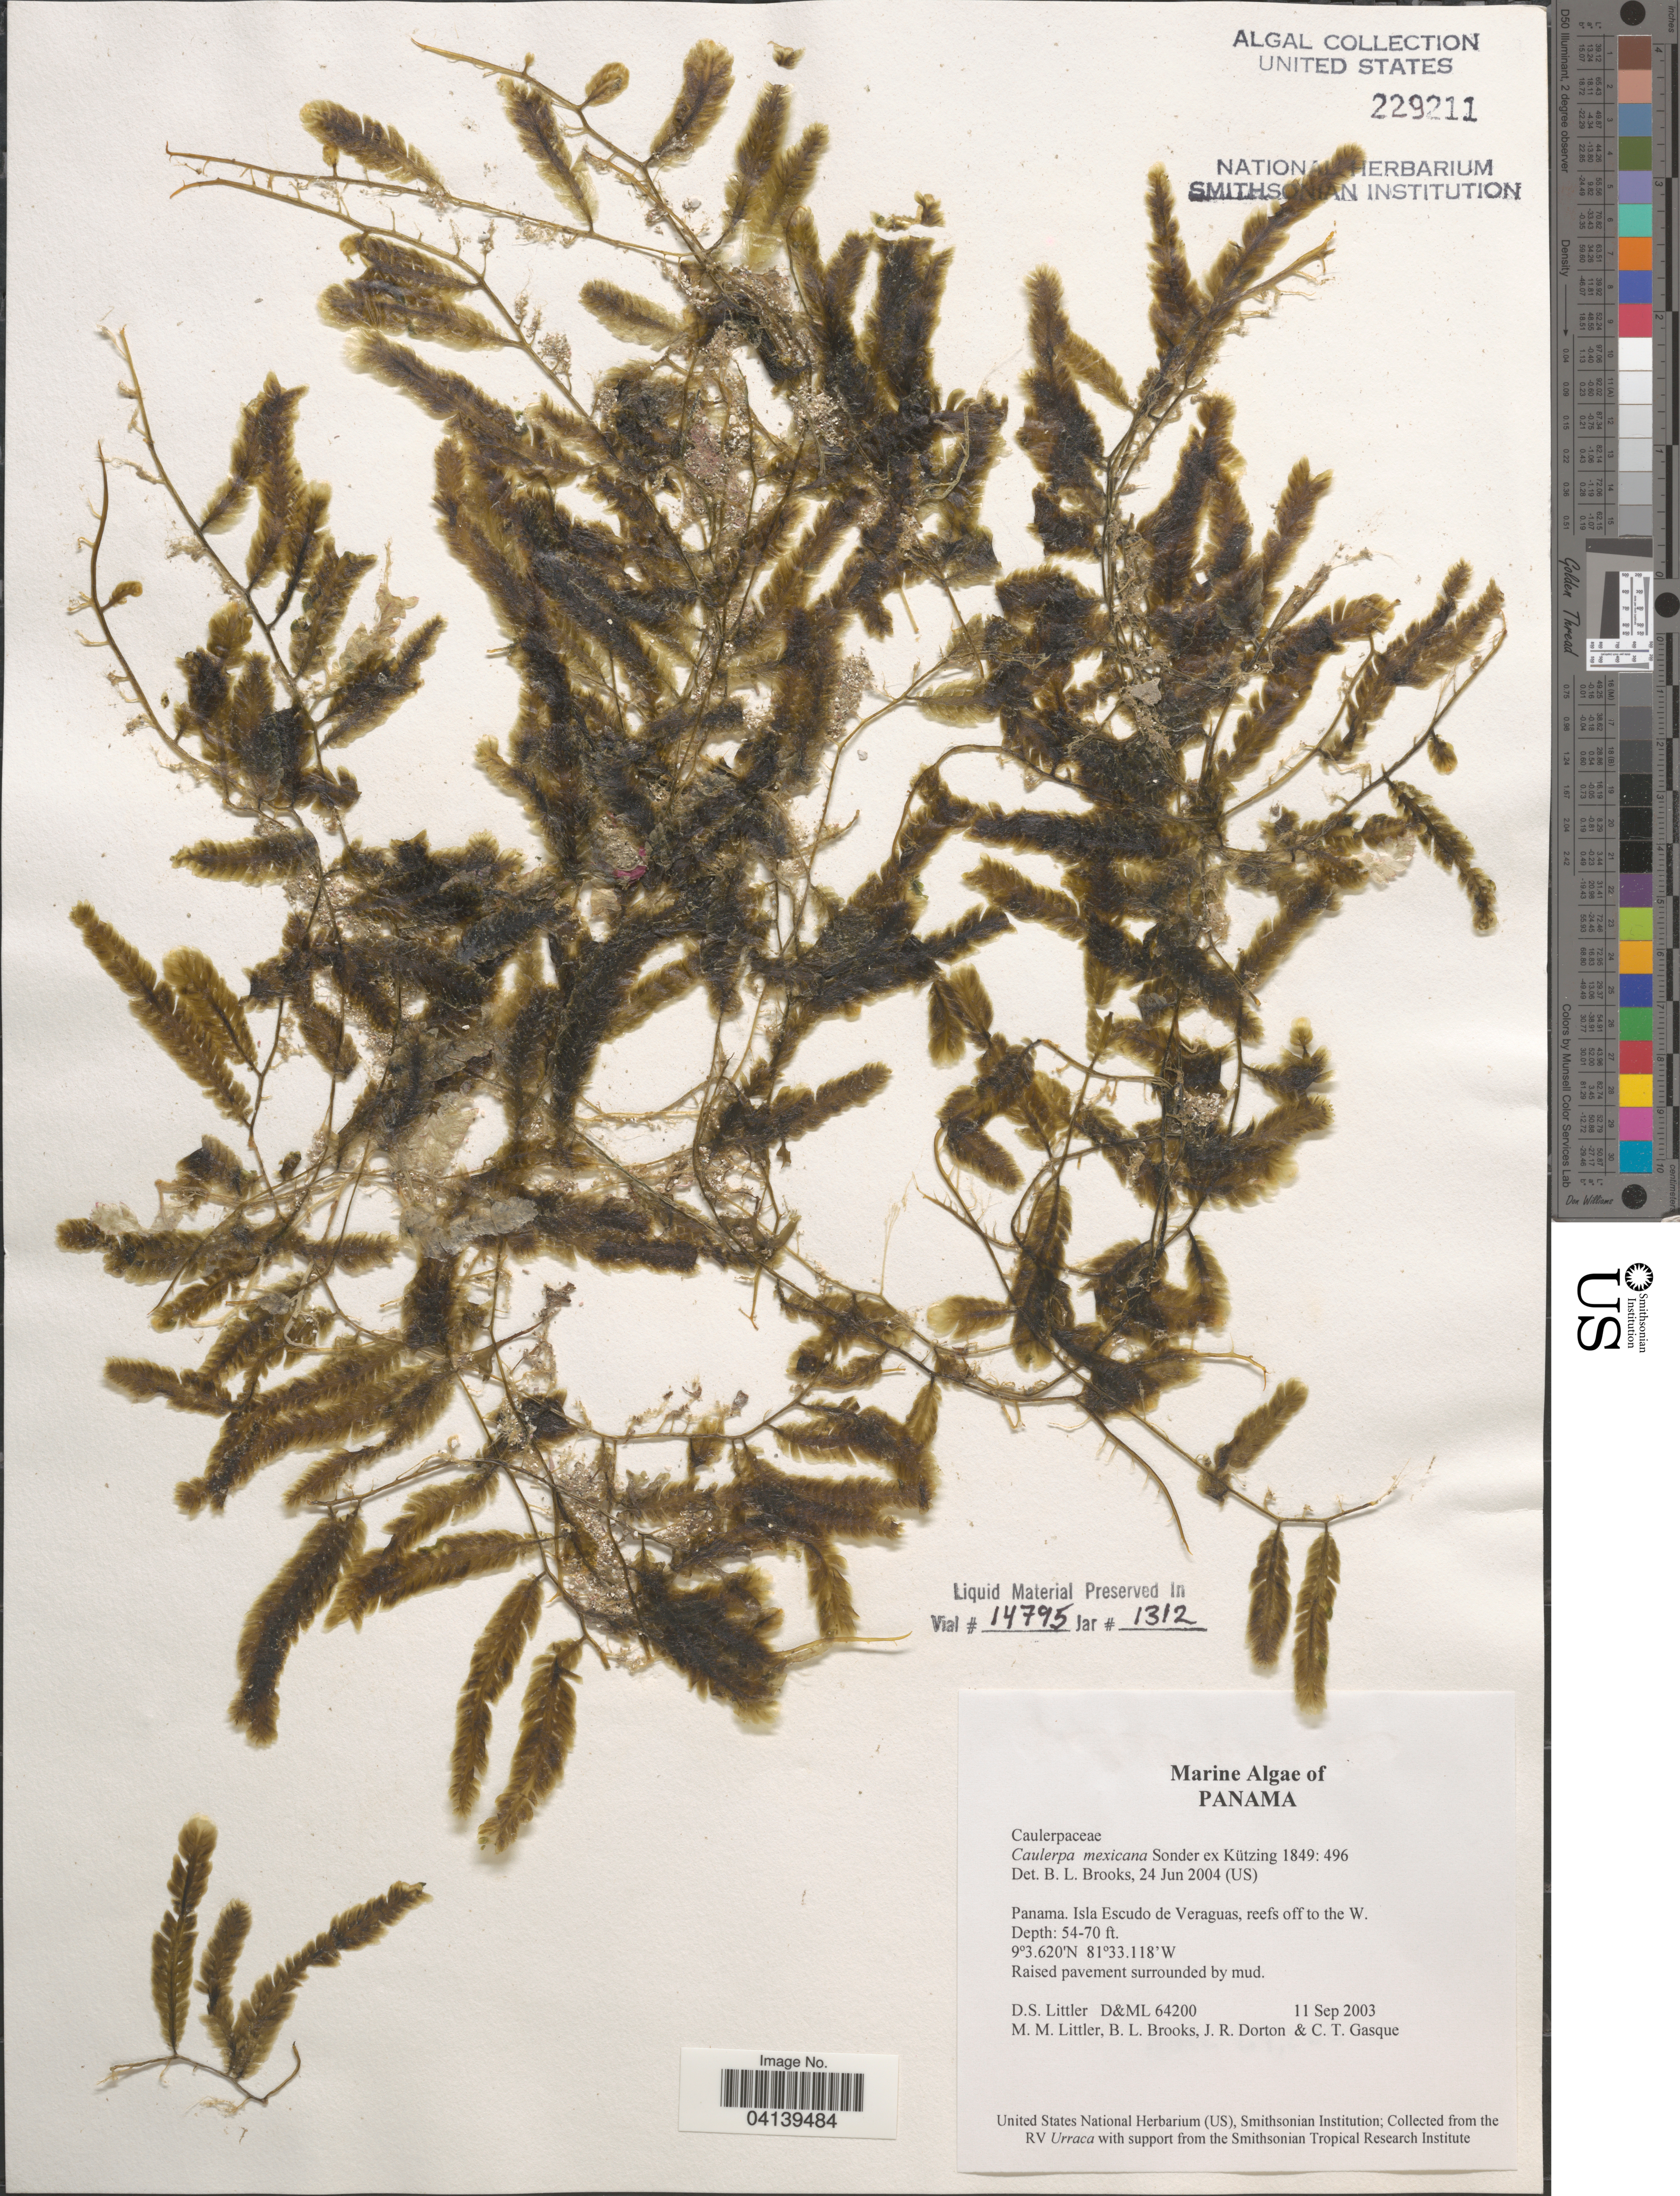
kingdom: Plantae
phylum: Chlorophyta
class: Ulvophyceae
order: Bryopsidales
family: Caulerpaceae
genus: Caulerpa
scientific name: Caulerpa mexicana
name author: Sond. ex Kütz.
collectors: D. S. Littler, B. Brooks, J. Dorton & C. Gasque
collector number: D&ML64200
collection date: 2003-09-11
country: Panama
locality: Isla Escudo de Veraguas, reefs off to the W.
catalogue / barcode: US 229211